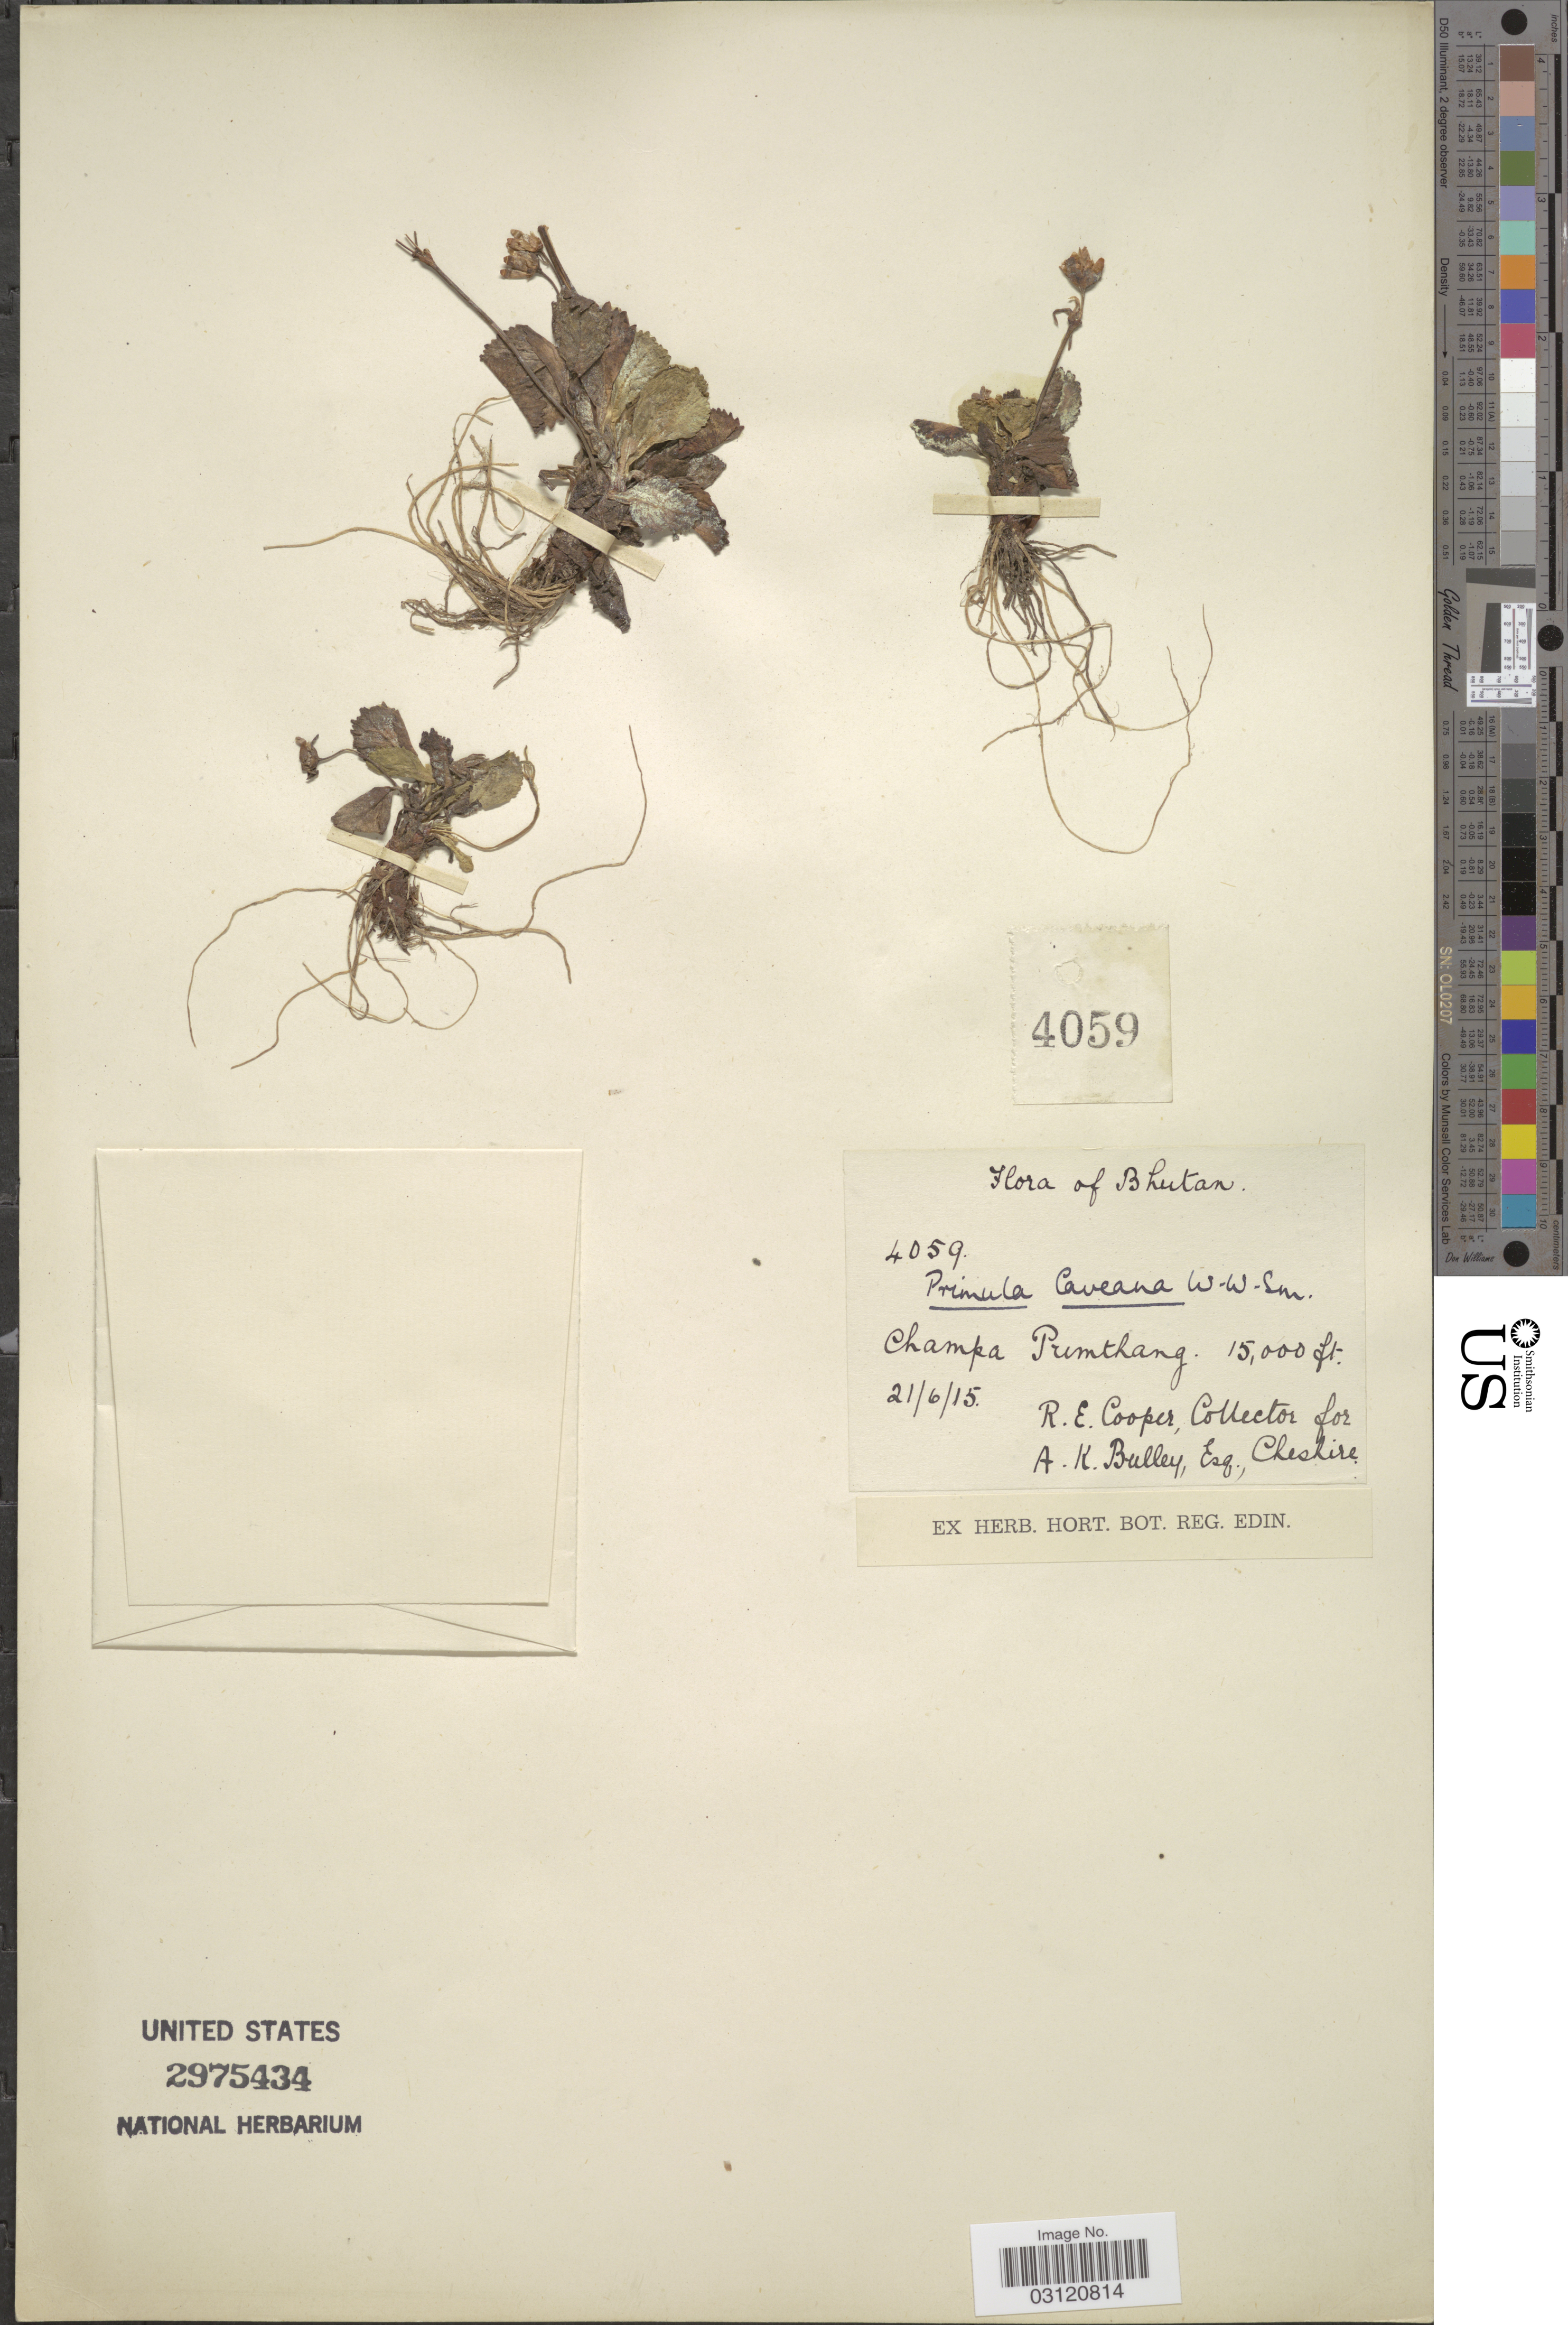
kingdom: Plantae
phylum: Tracheophyta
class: Magnoliopsida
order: Ericales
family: Primulaceae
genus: Primula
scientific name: Primula caveana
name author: W.W. Sm.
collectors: R. E. Cooper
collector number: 4059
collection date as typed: Transcribed d/m/y: 21/6/15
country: Bhutan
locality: Champa Pumthang.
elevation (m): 4572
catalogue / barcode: US 2975434